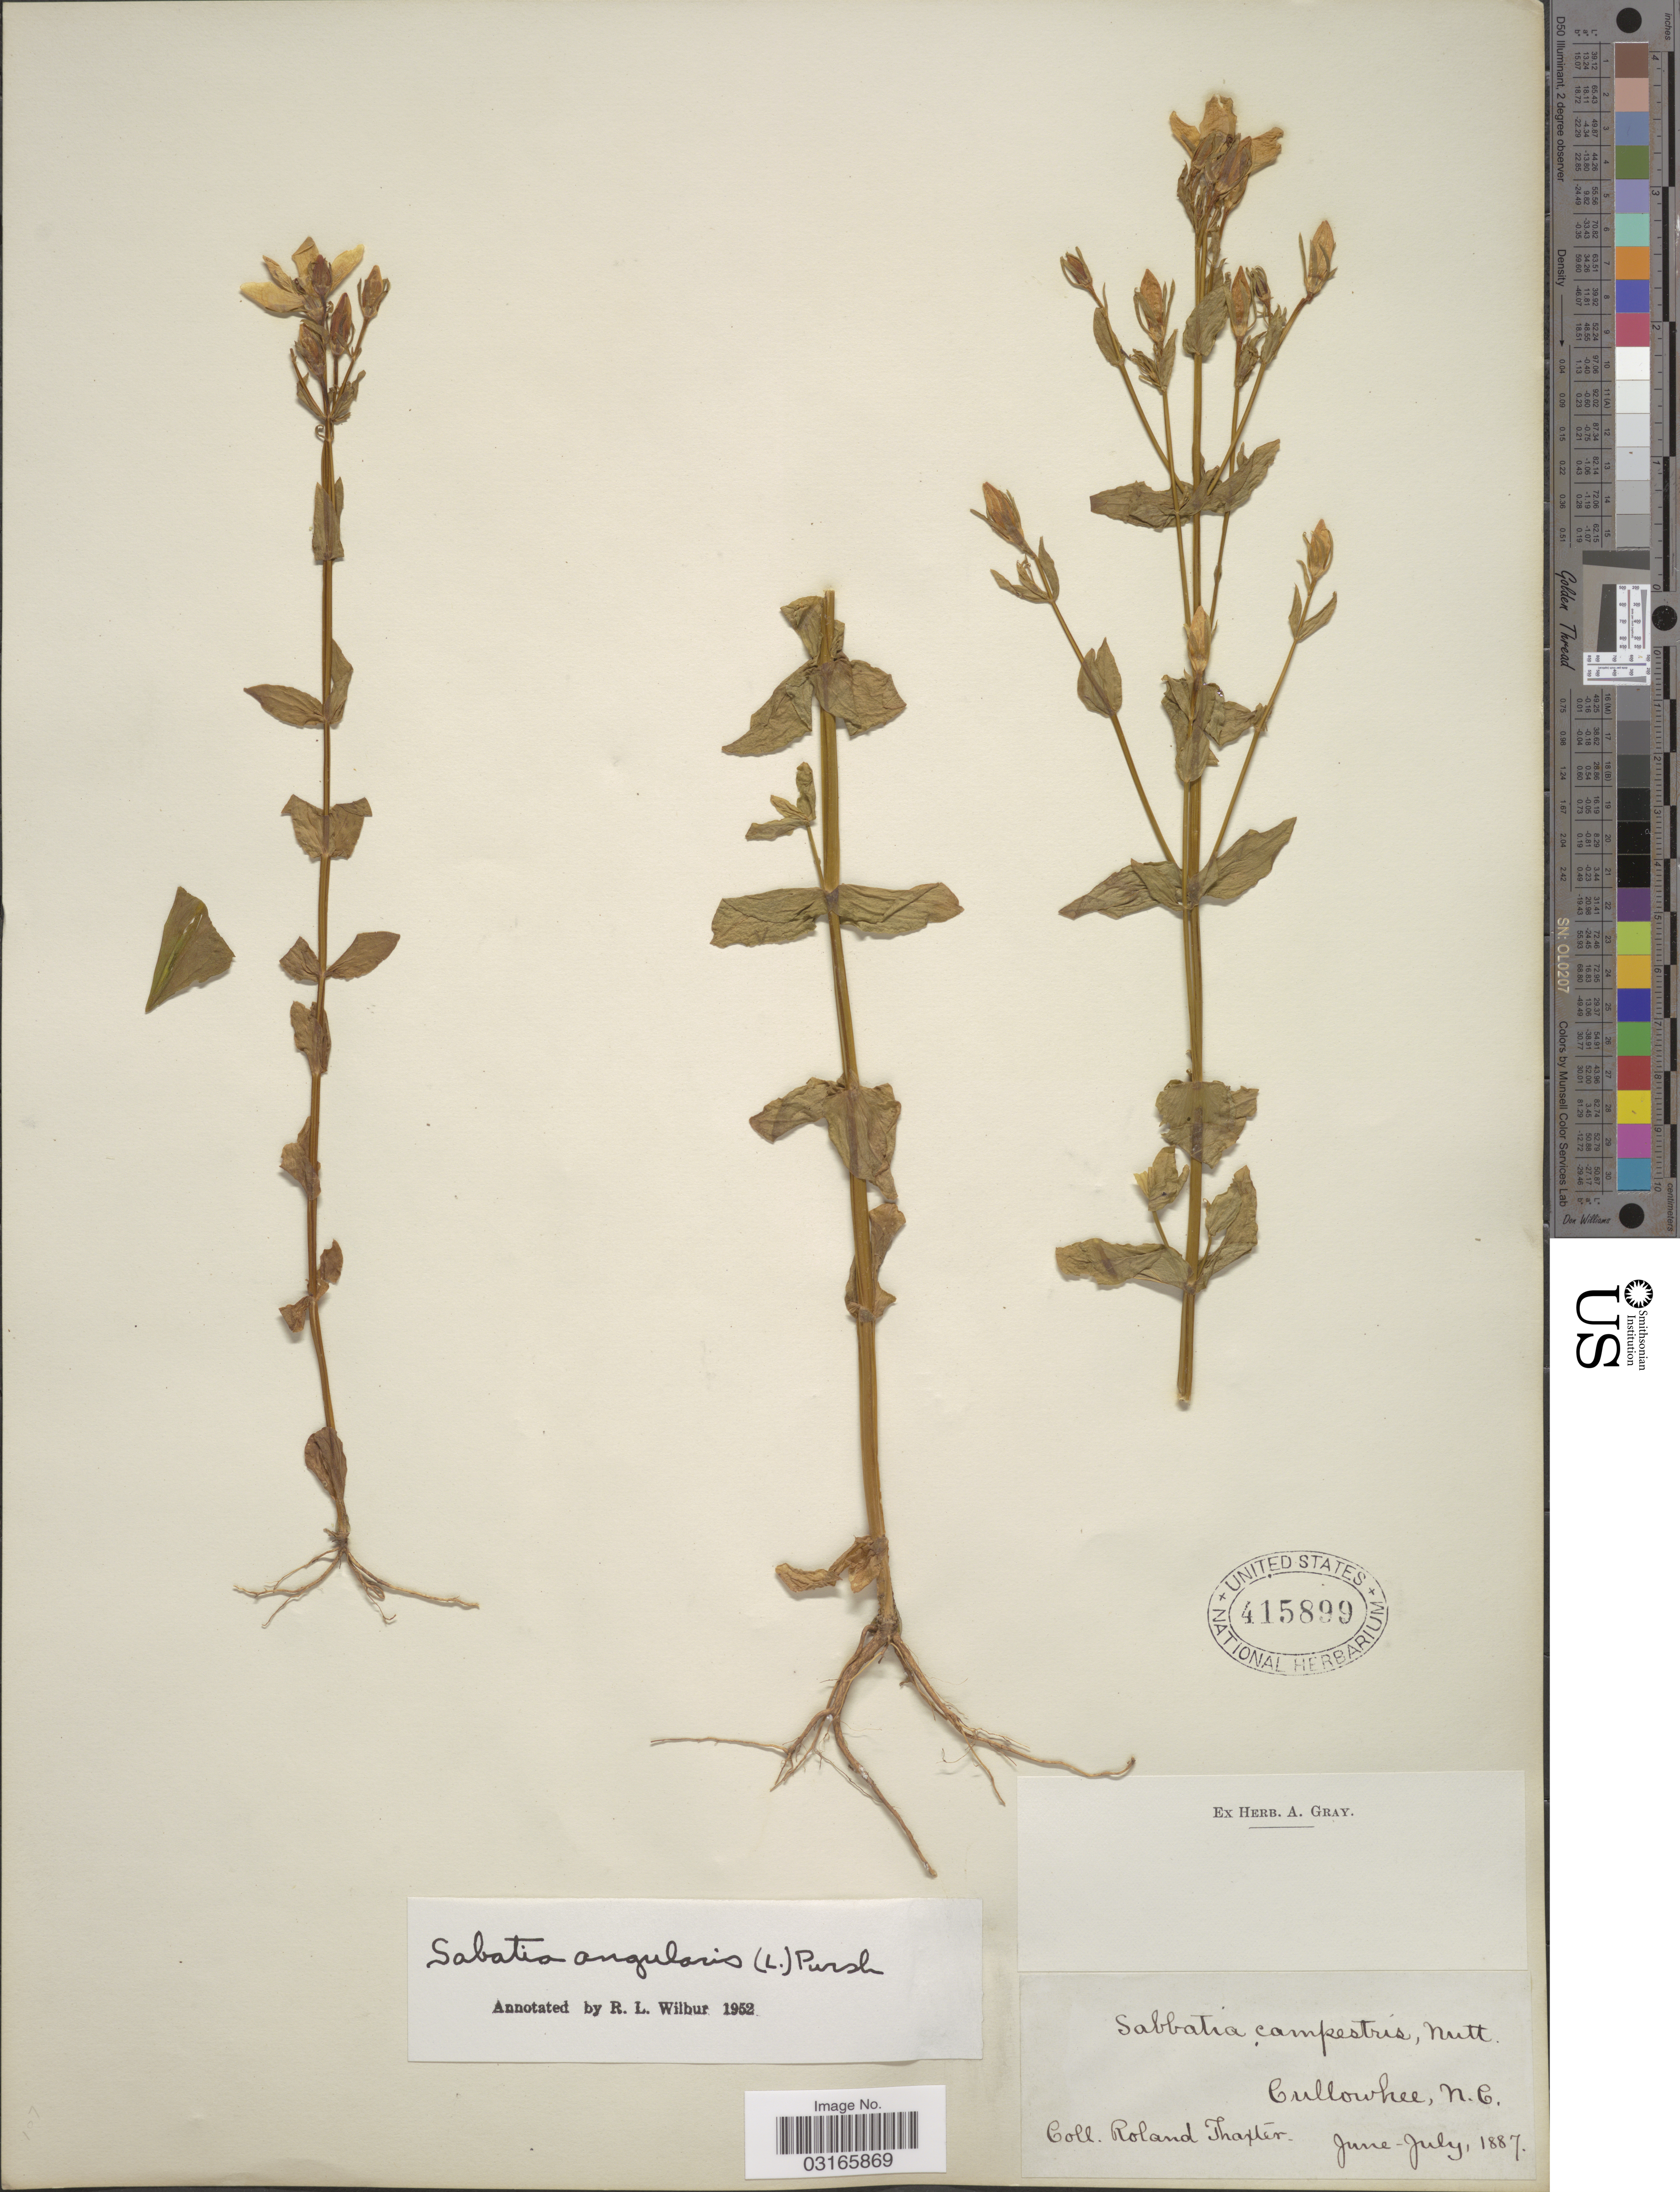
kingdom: Plantae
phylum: Tracheophyta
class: Magnoliopsida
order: Gentianales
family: Gentianaceae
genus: Sabatia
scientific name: Sabatia angularis (L.) Pursh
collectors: R. Thaxter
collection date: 1887-06/1887-07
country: United States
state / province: North Carolina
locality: Cullowhee.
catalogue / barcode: US 415899